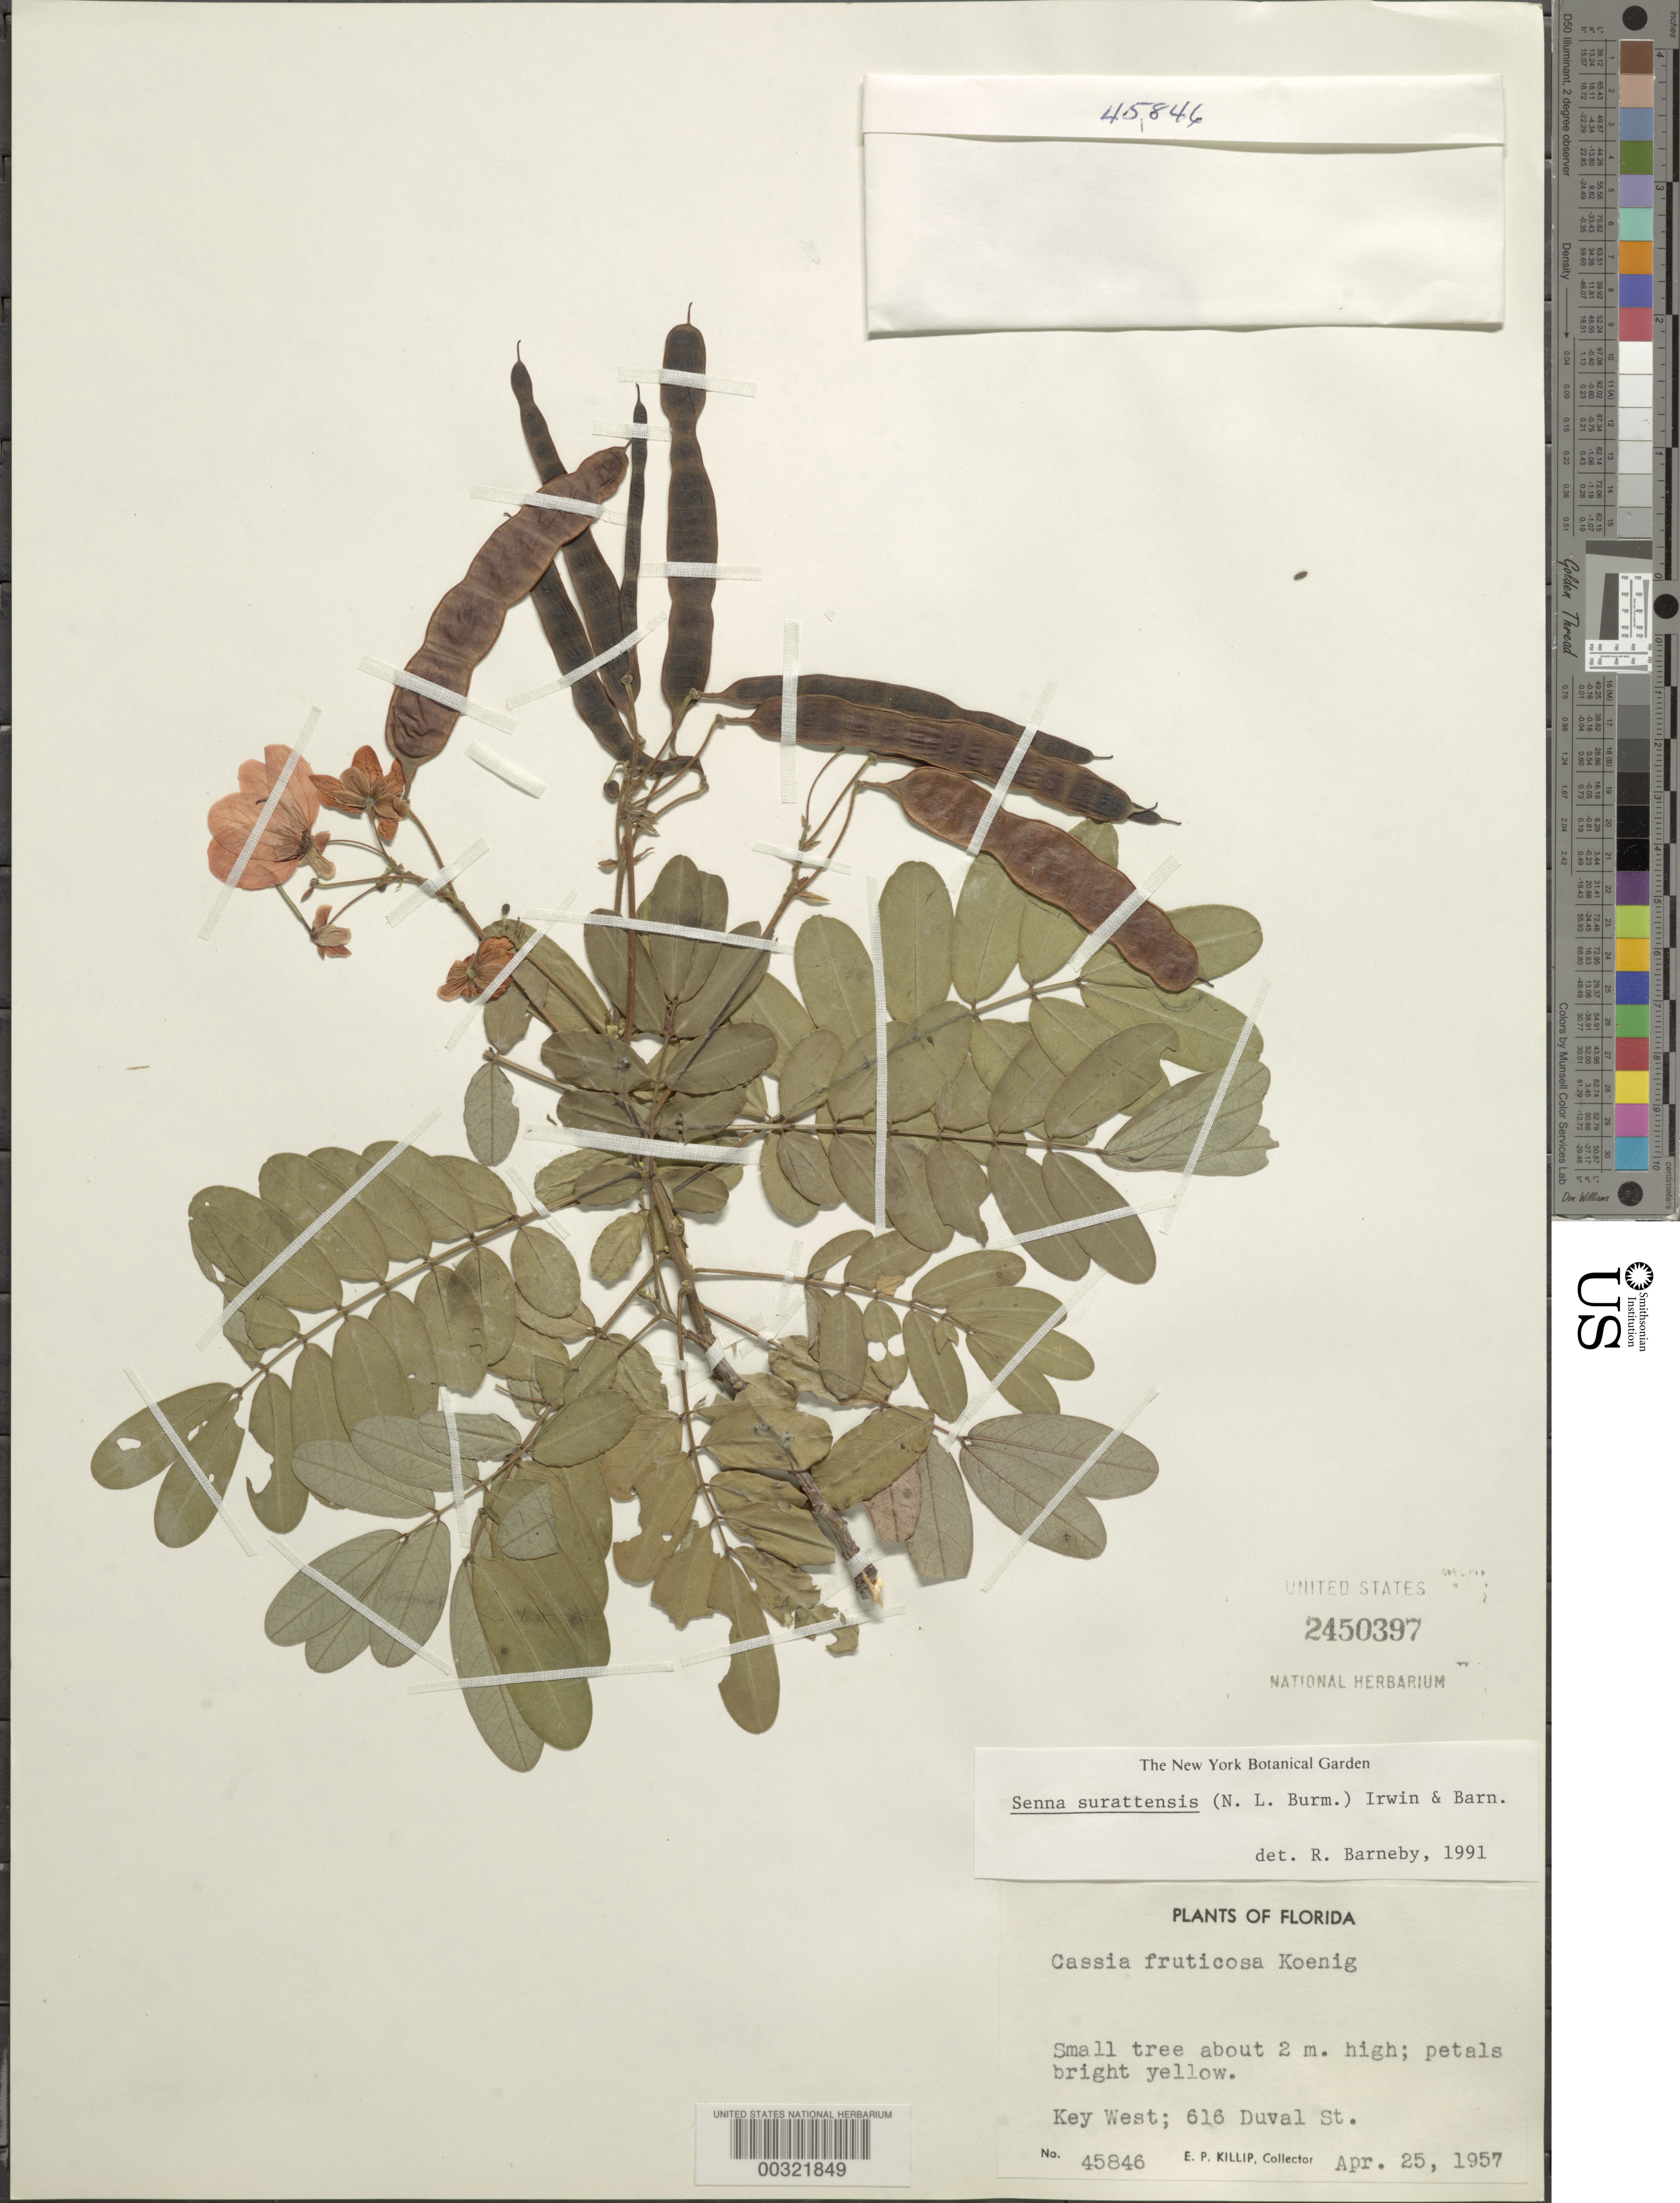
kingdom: Plantae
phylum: Tracheophyta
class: Magnoliopsida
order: Fabales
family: Fabaceae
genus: Senna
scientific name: Senna surattensis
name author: (Burm. f.) H.S. Irwin & Barneby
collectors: E. P. Killip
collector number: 45846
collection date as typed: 25 Apr 1957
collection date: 1957-04-25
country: United States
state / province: Florida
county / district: Monroe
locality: Key west, 616 duval st.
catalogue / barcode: US 2450397